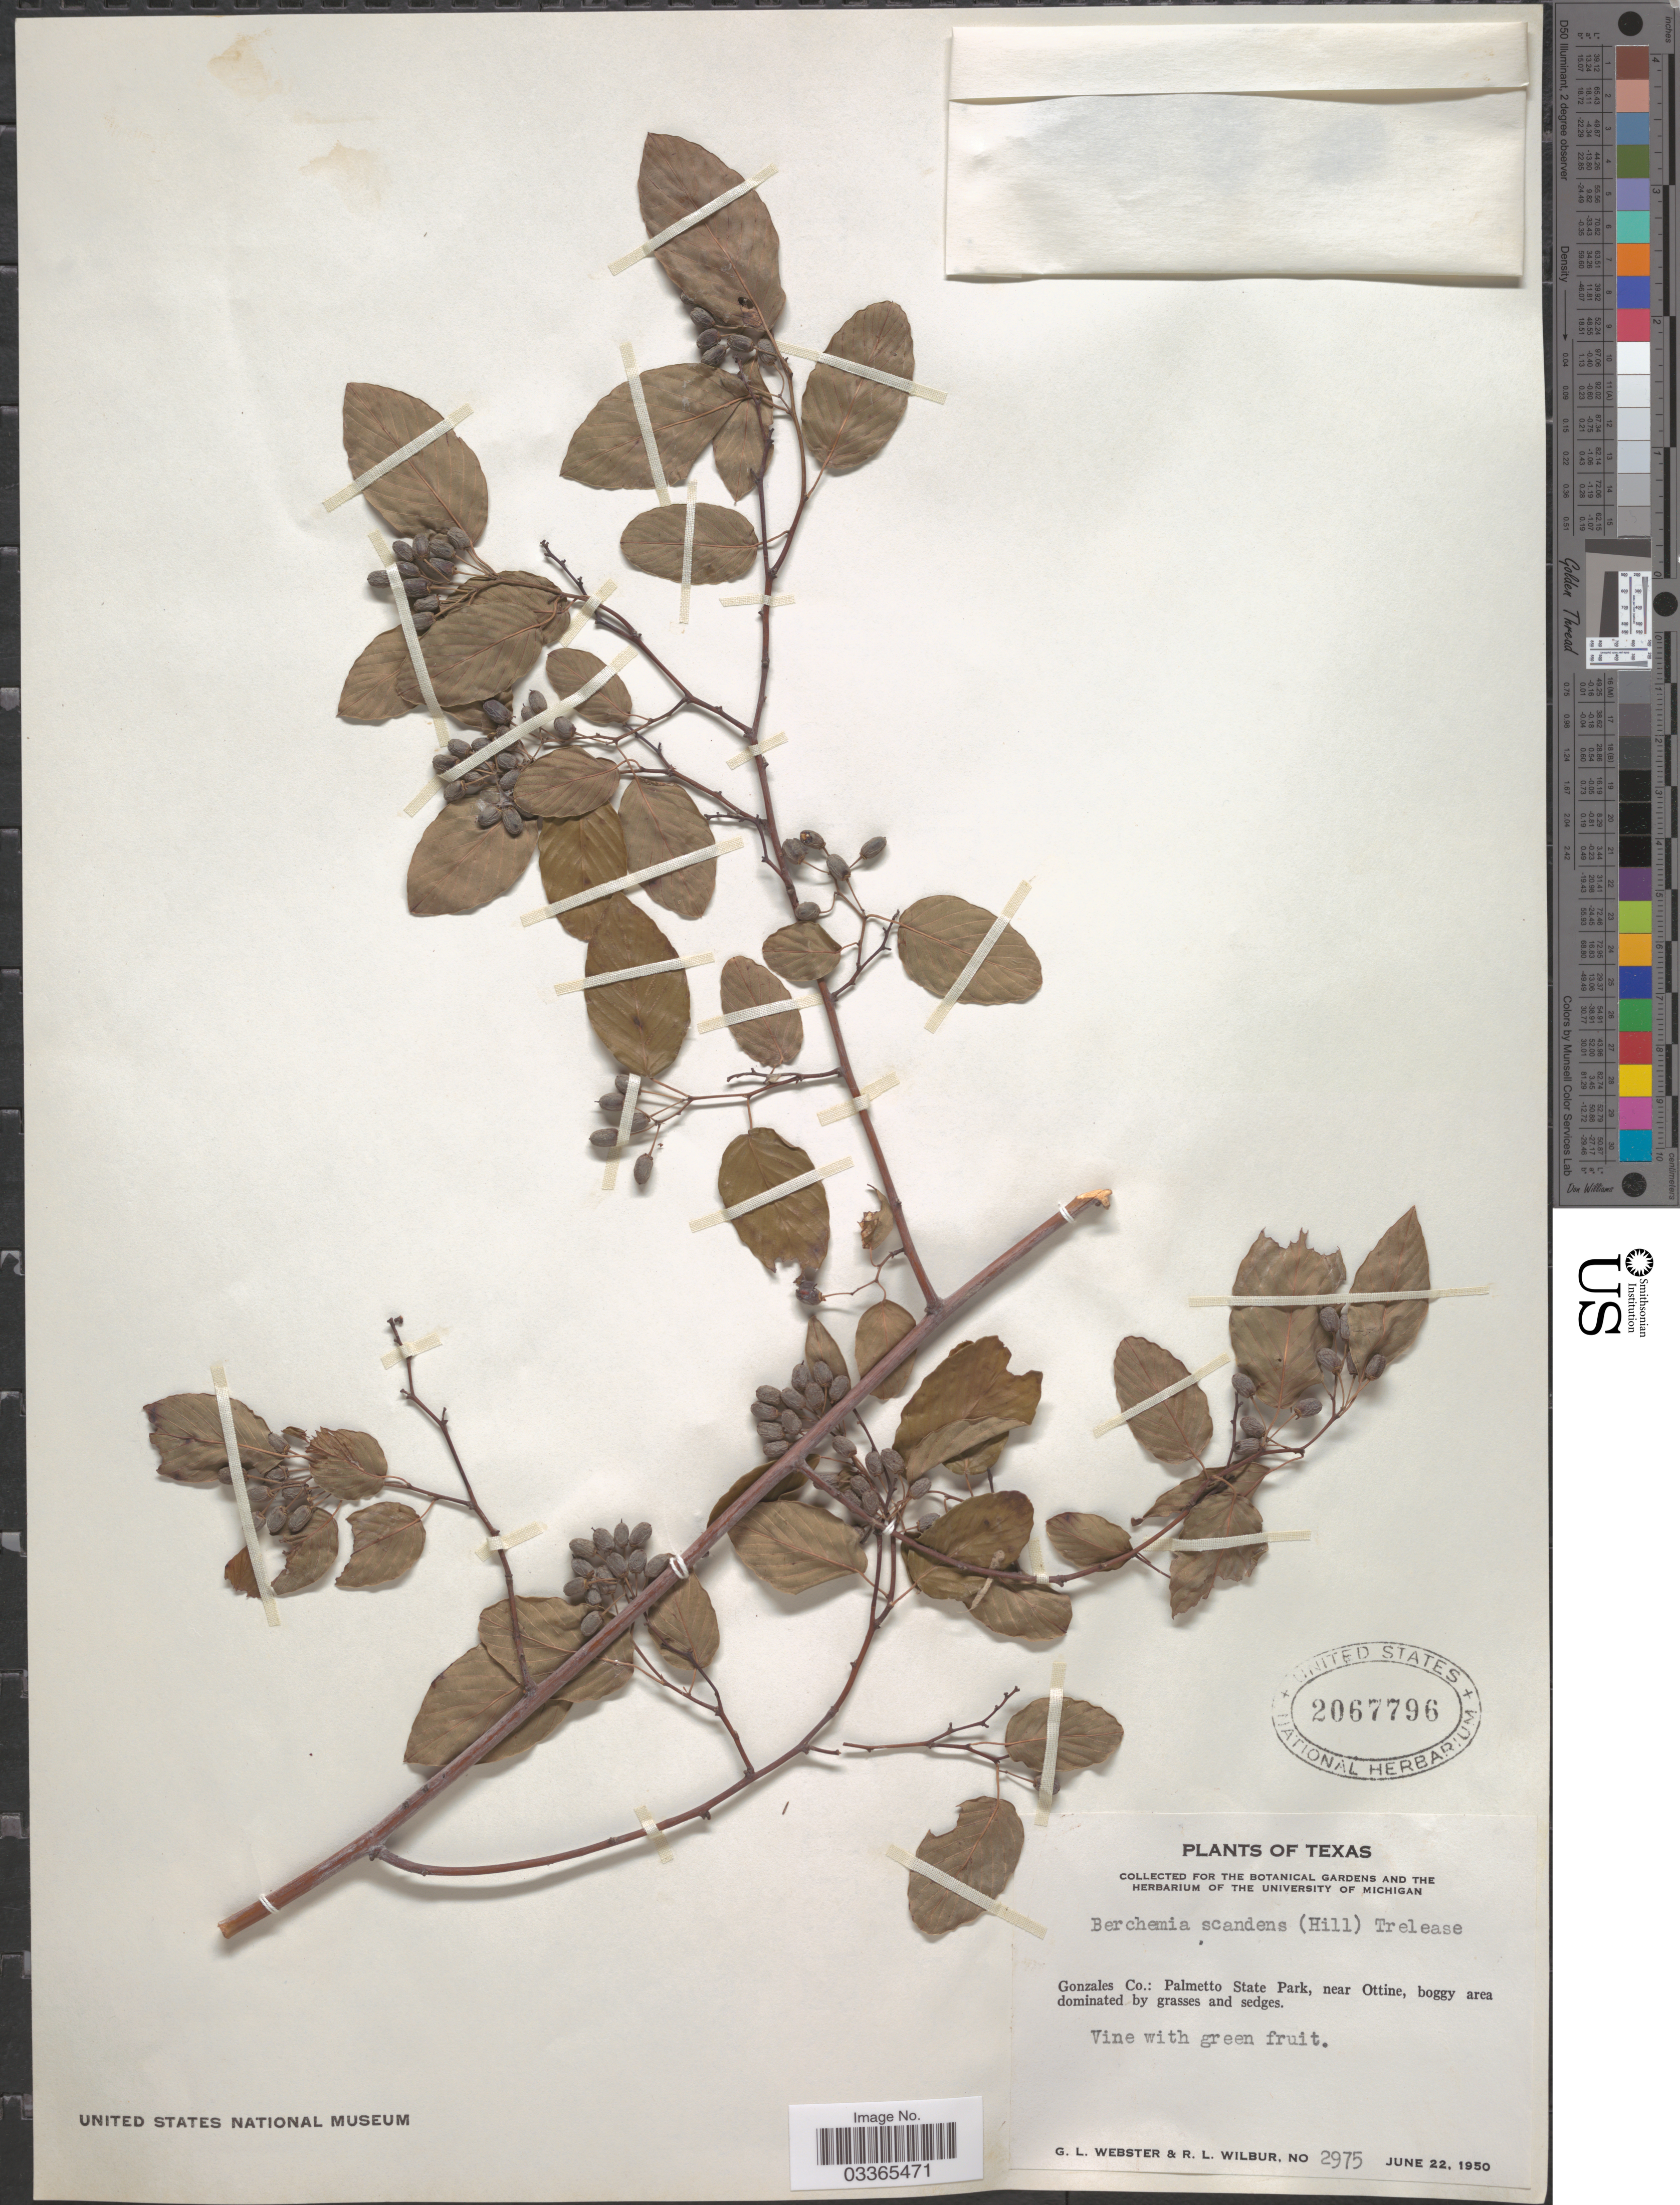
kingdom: Plantae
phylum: Tracheophyta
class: Magnoliopsida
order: Rosales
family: Rhamnaceae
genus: Berchemia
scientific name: Berchemia scandens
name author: (Hill) K. Koch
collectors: G. L. Webster & R. L. Wilbur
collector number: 2975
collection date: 1950-06-22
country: United States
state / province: Texas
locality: Gonzales Co.: Palmetto State Park, near Ottine.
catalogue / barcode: US 2067796